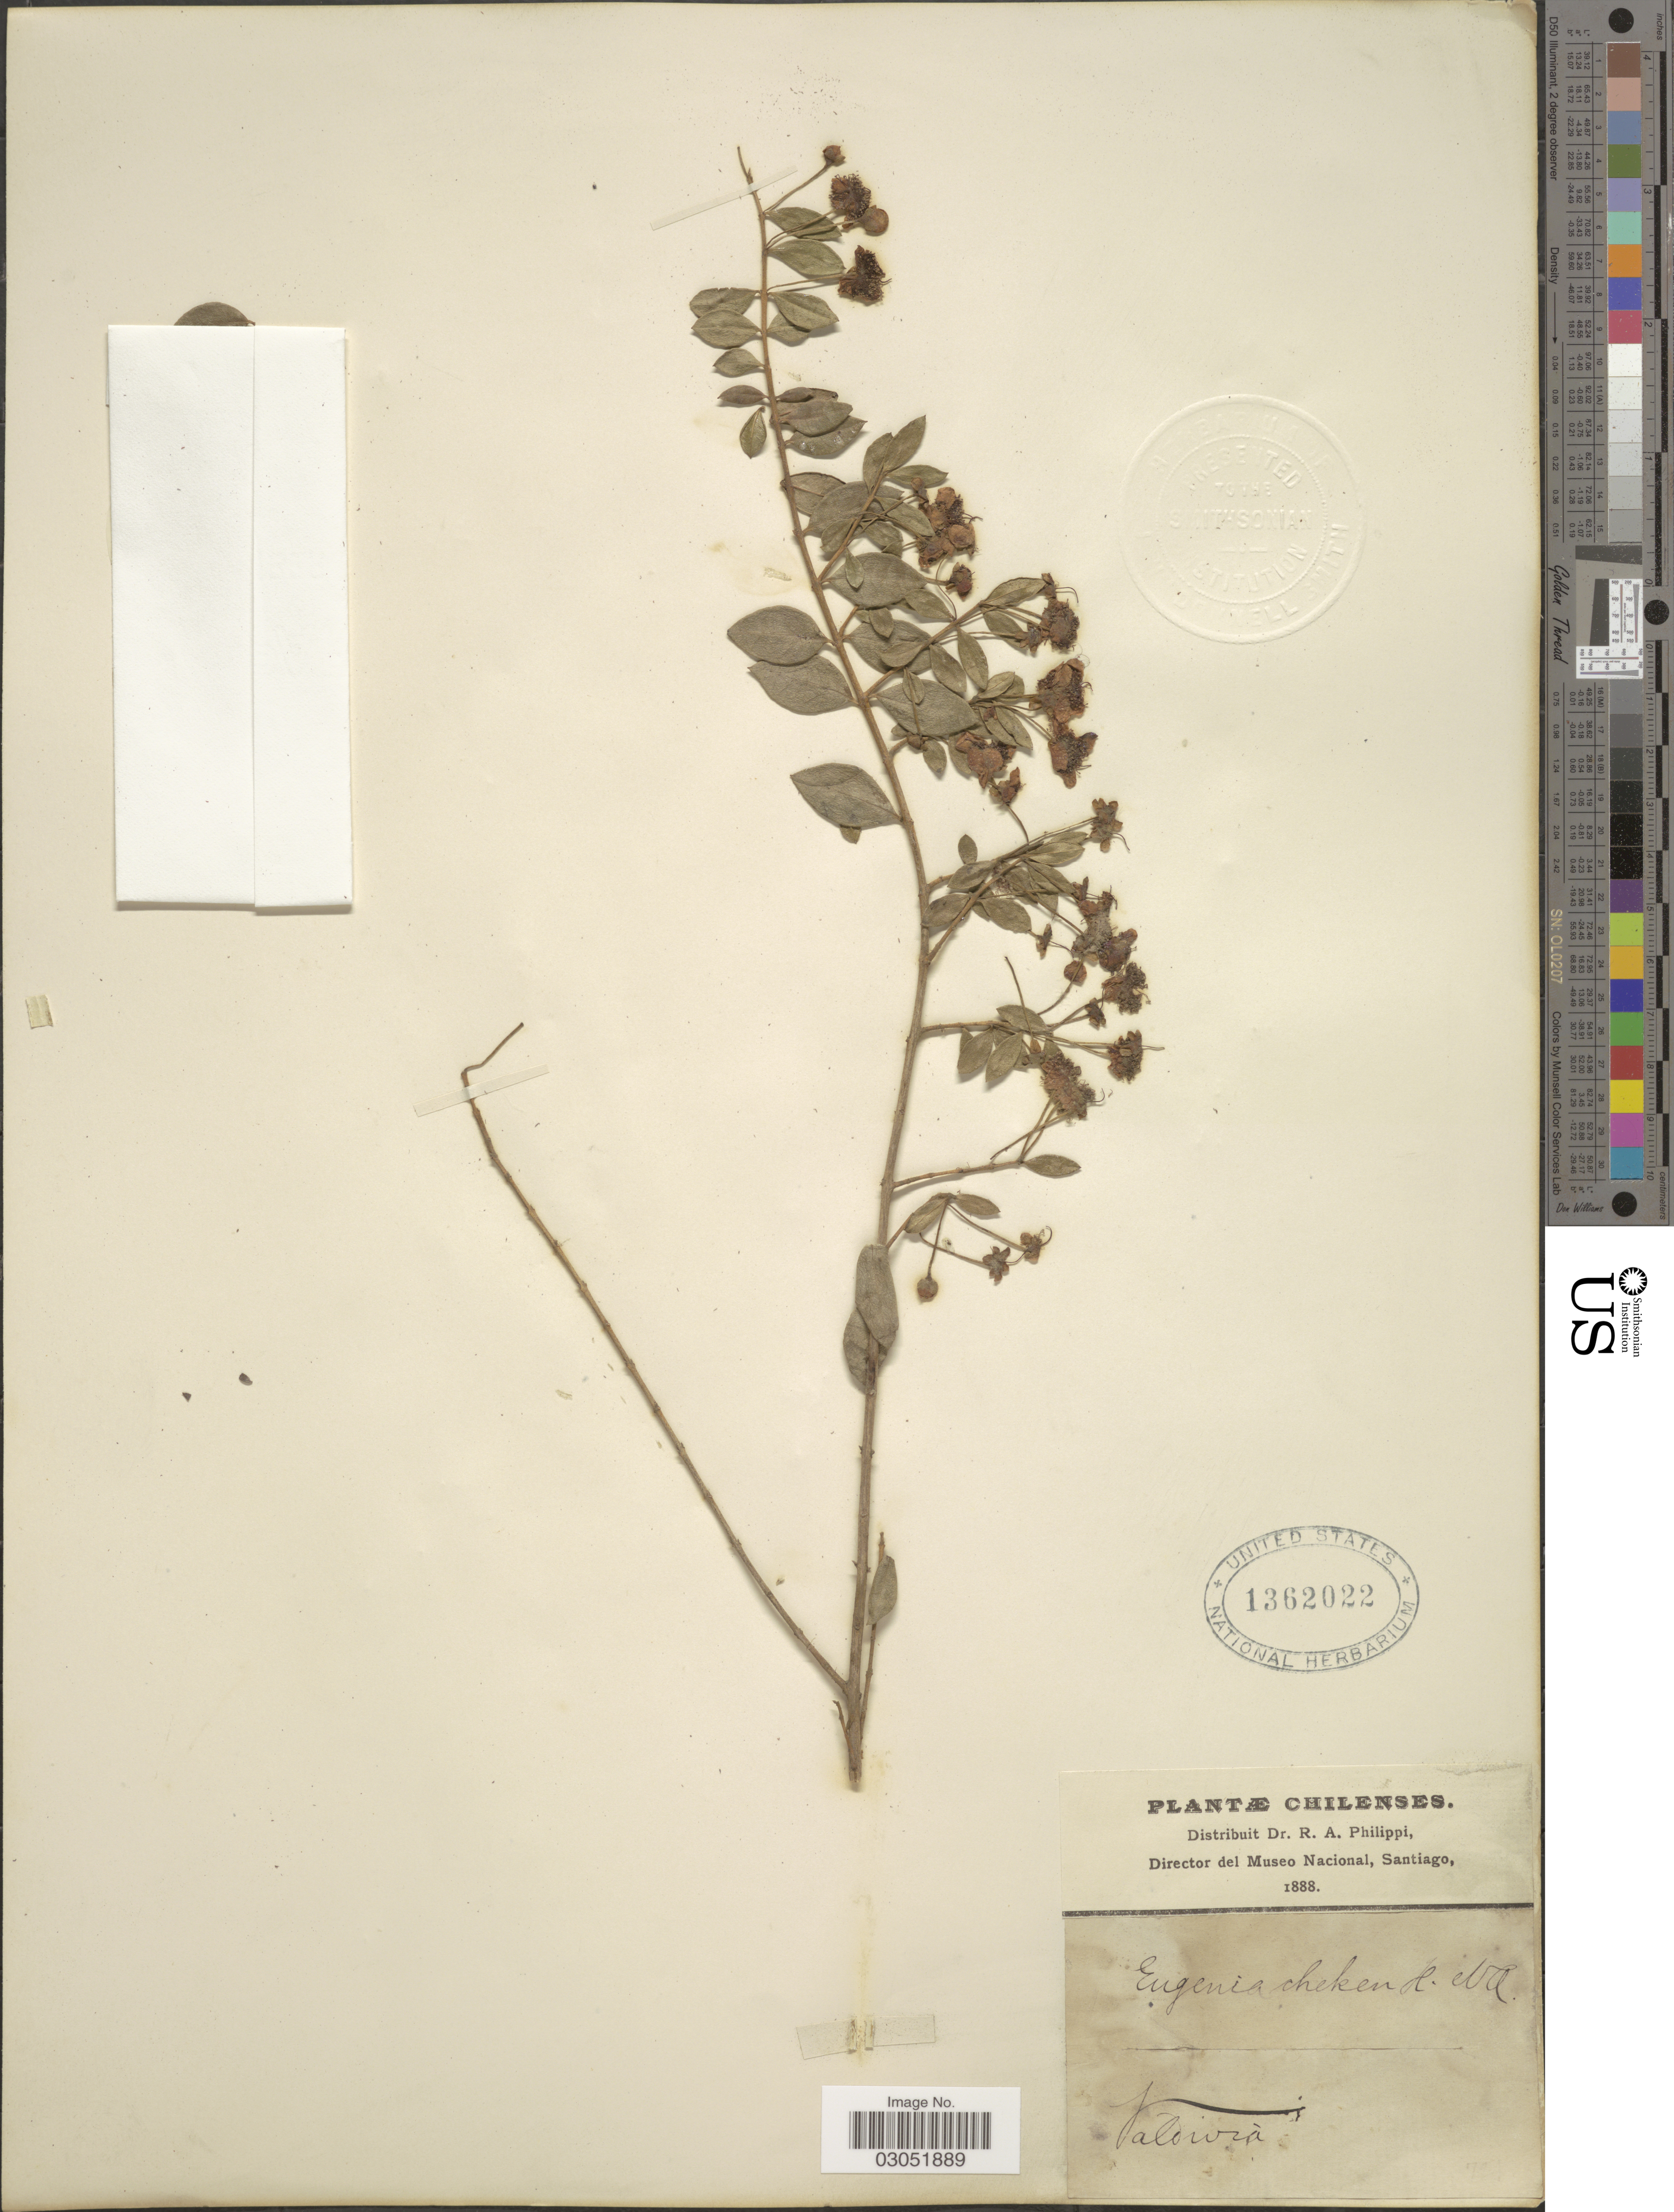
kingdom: Plantae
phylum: Tracheophyta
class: Magnoliopsida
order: Myrtales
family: Myrtaceae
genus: Luma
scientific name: Luma chequen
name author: (Molina) A. Gray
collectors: R. A. Philippi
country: Chile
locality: Valdivia.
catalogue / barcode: US 1362022